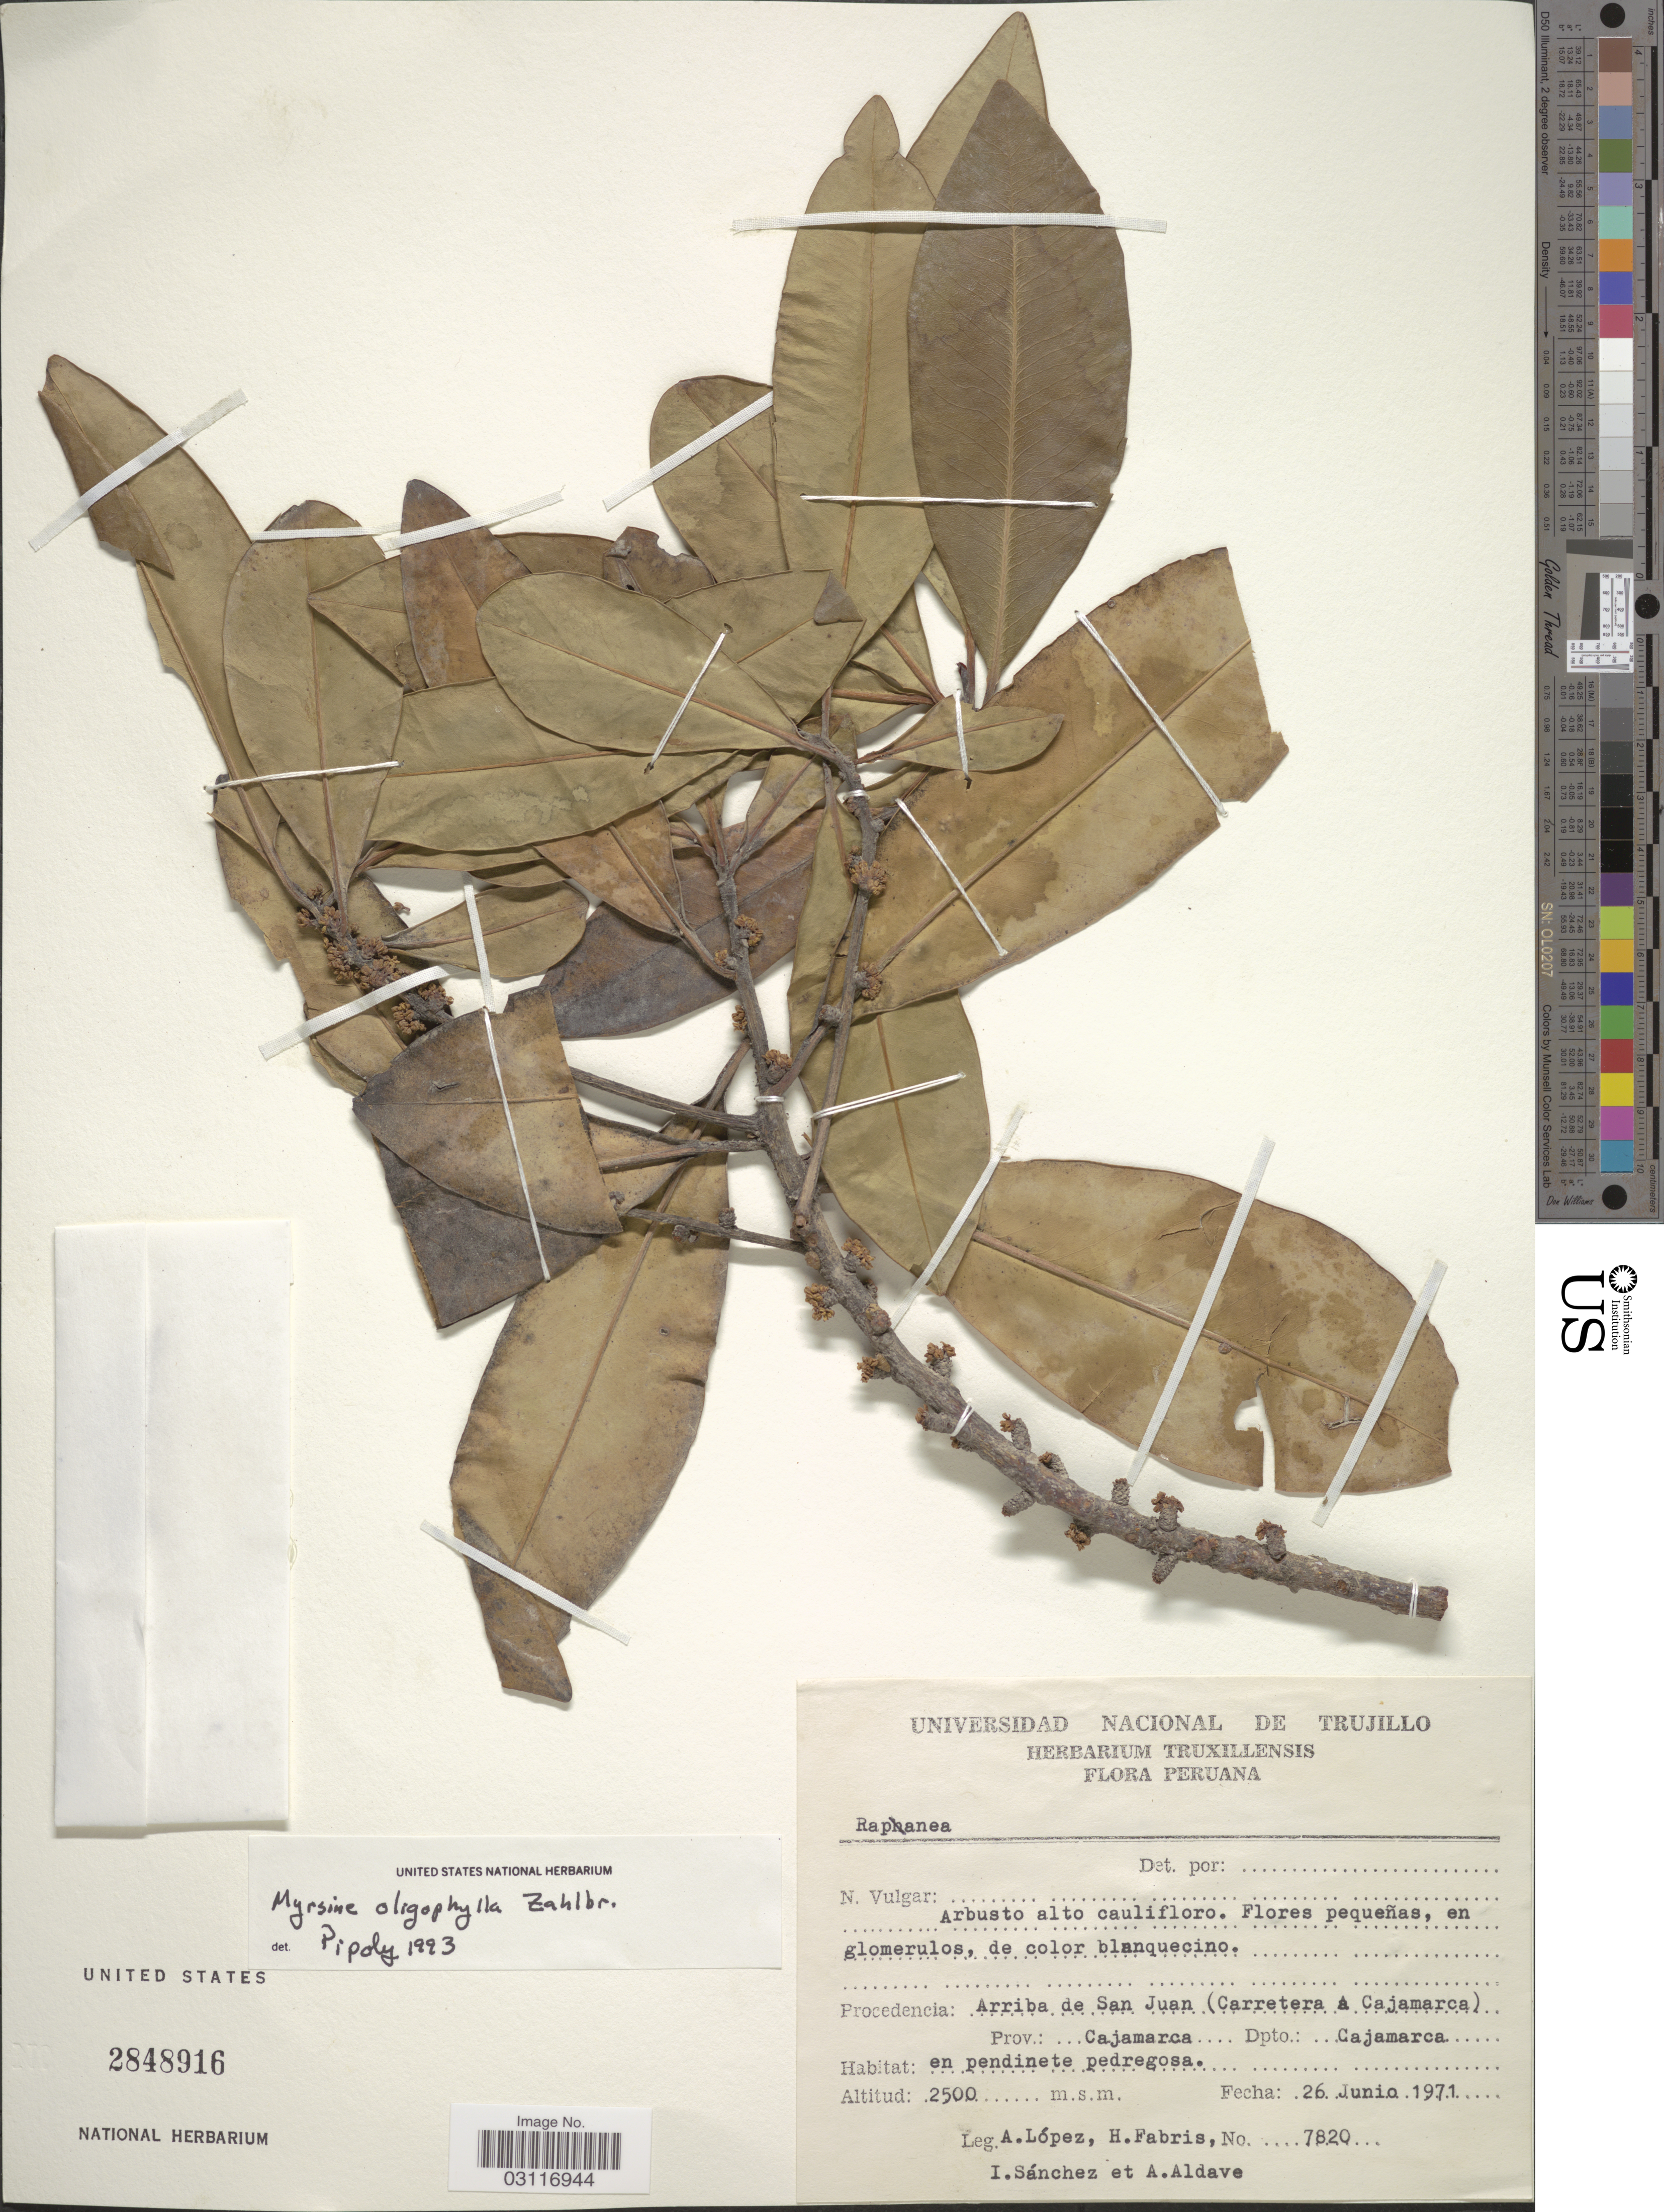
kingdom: Plantae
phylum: Tracheophyta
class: Magnoliopsida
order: Ericales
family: Primulaceae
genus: Myrsine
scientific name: Myrsine oligophylla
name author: Zahlbr.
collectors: A. López, H. Fabris, I. Sánchez & A. Aldave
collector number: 7820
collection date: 1971-06-26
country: Peru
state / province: Cajamarca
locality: Arriba de San Juan (Carretera a Cajamarca). Dpto.: Cajamarca.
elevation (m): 2500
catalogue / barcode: US 2848916